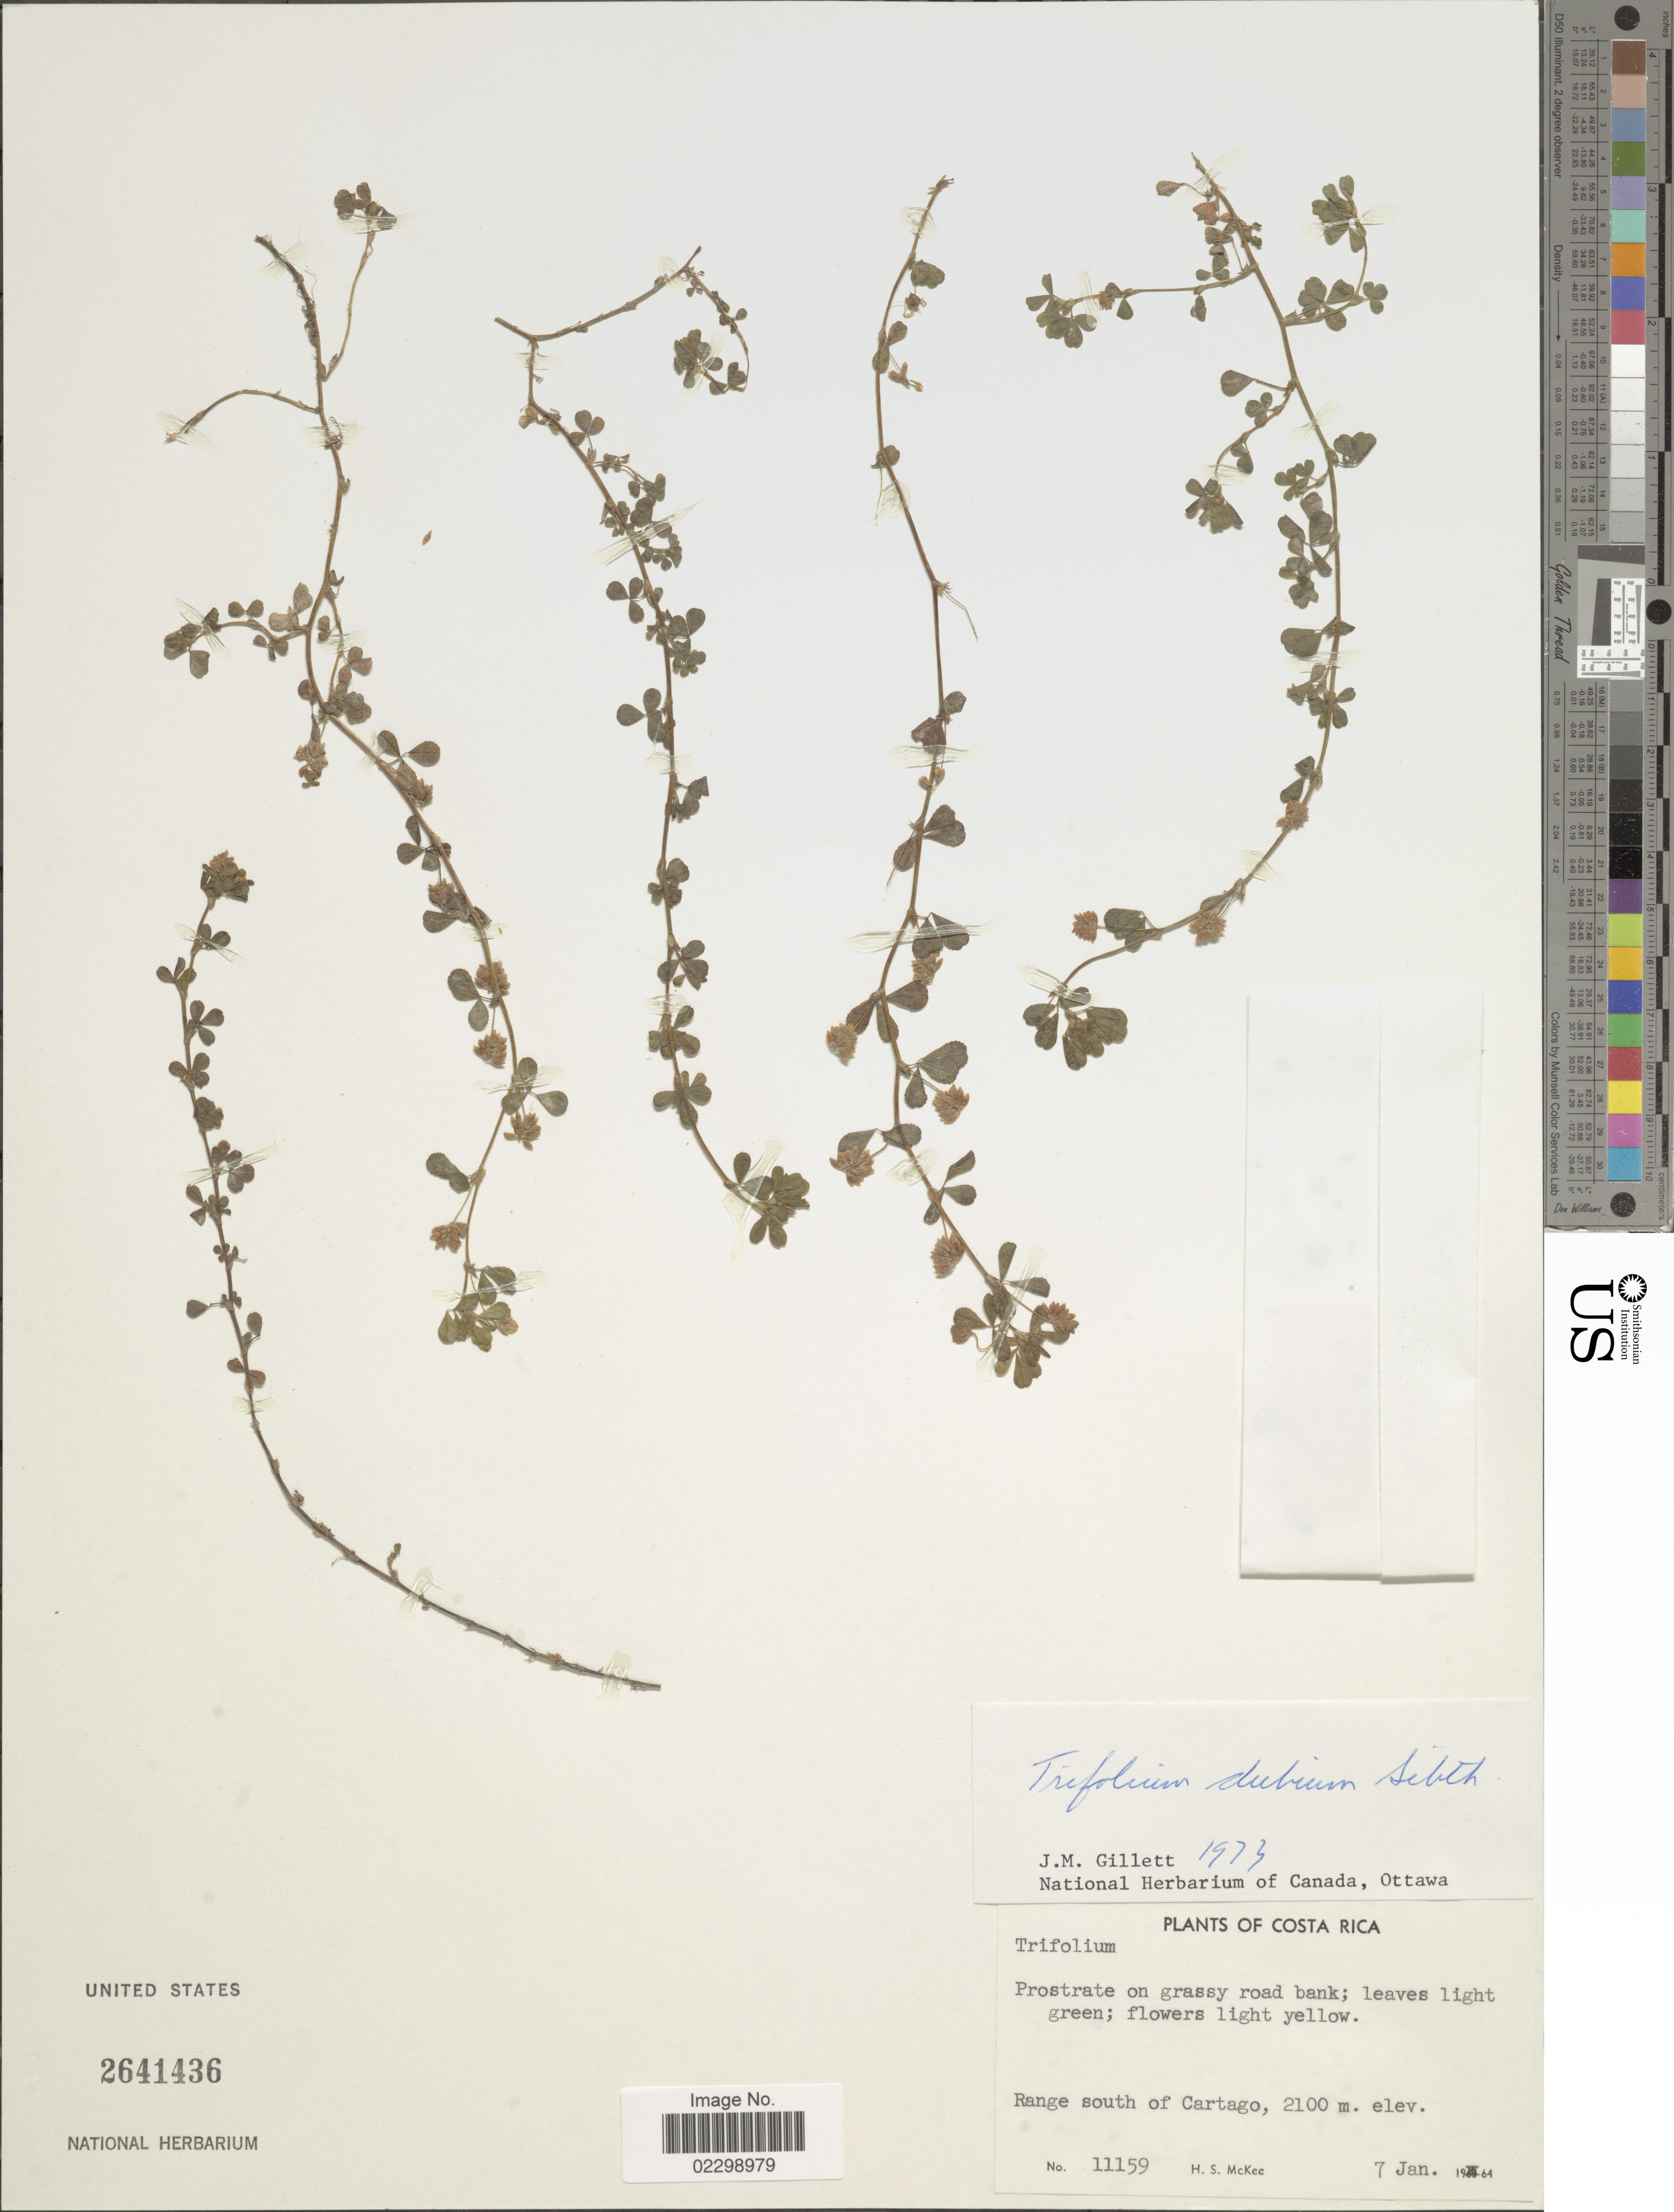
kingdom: Plantae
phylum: Tracheophyta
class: Magnoliopsida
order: Fabales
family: Fabaceae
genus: Trifolium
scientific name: Trifolium dubium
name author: Sibth.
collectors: H. S. McKee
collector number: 11159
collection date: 1964-01-07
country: Costa Rica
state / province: Cartago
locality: Prostrate on grassy road bank, Range south of Cartago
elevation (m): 2100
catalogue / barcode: US 2641436